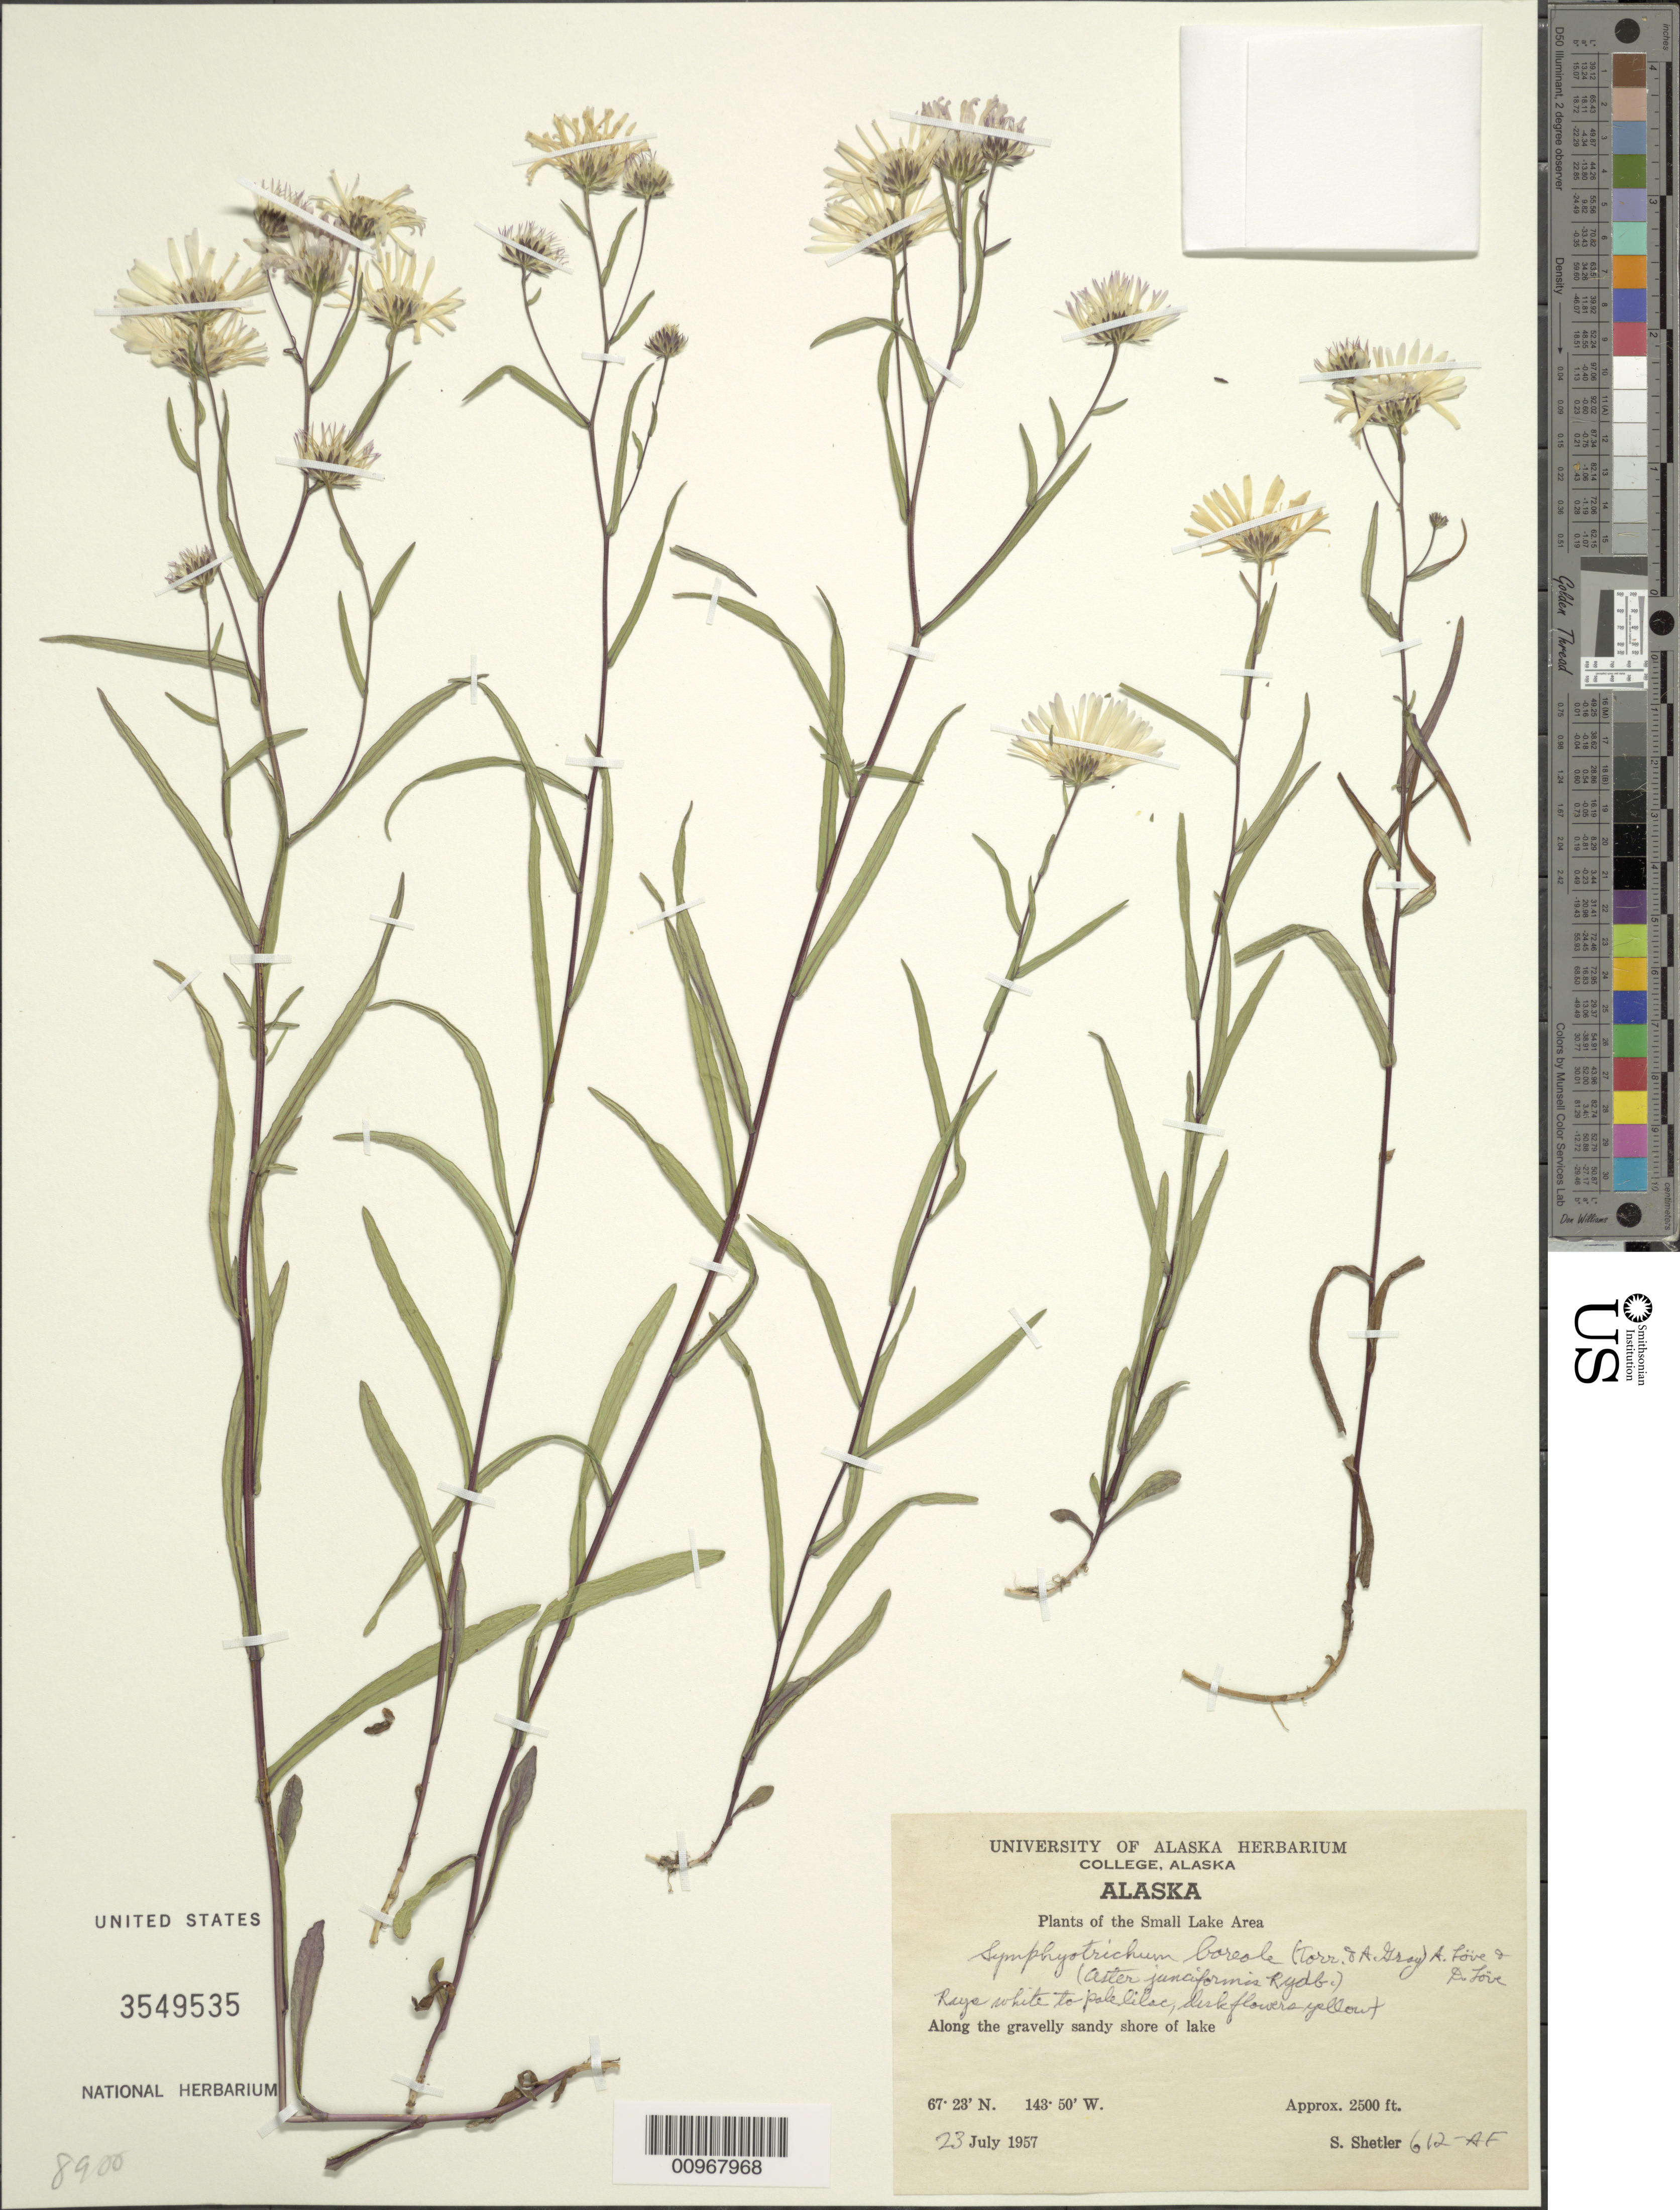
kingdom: Plantae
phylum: Tracheophyta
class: Magnoliopsida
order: Asterales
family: Asteraceae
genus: Symphyotrichum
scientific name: Symphyotrichum boreale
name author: (Torr. & A. Gray) Á. Löve & D. Löve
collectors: S. Shetler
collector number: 612-AF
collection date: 1957-07-23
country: United States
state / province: Alaska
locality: The Small Lake Area, Along the gravelly sandy shore of lake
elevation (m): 762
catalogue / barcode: US 3549535